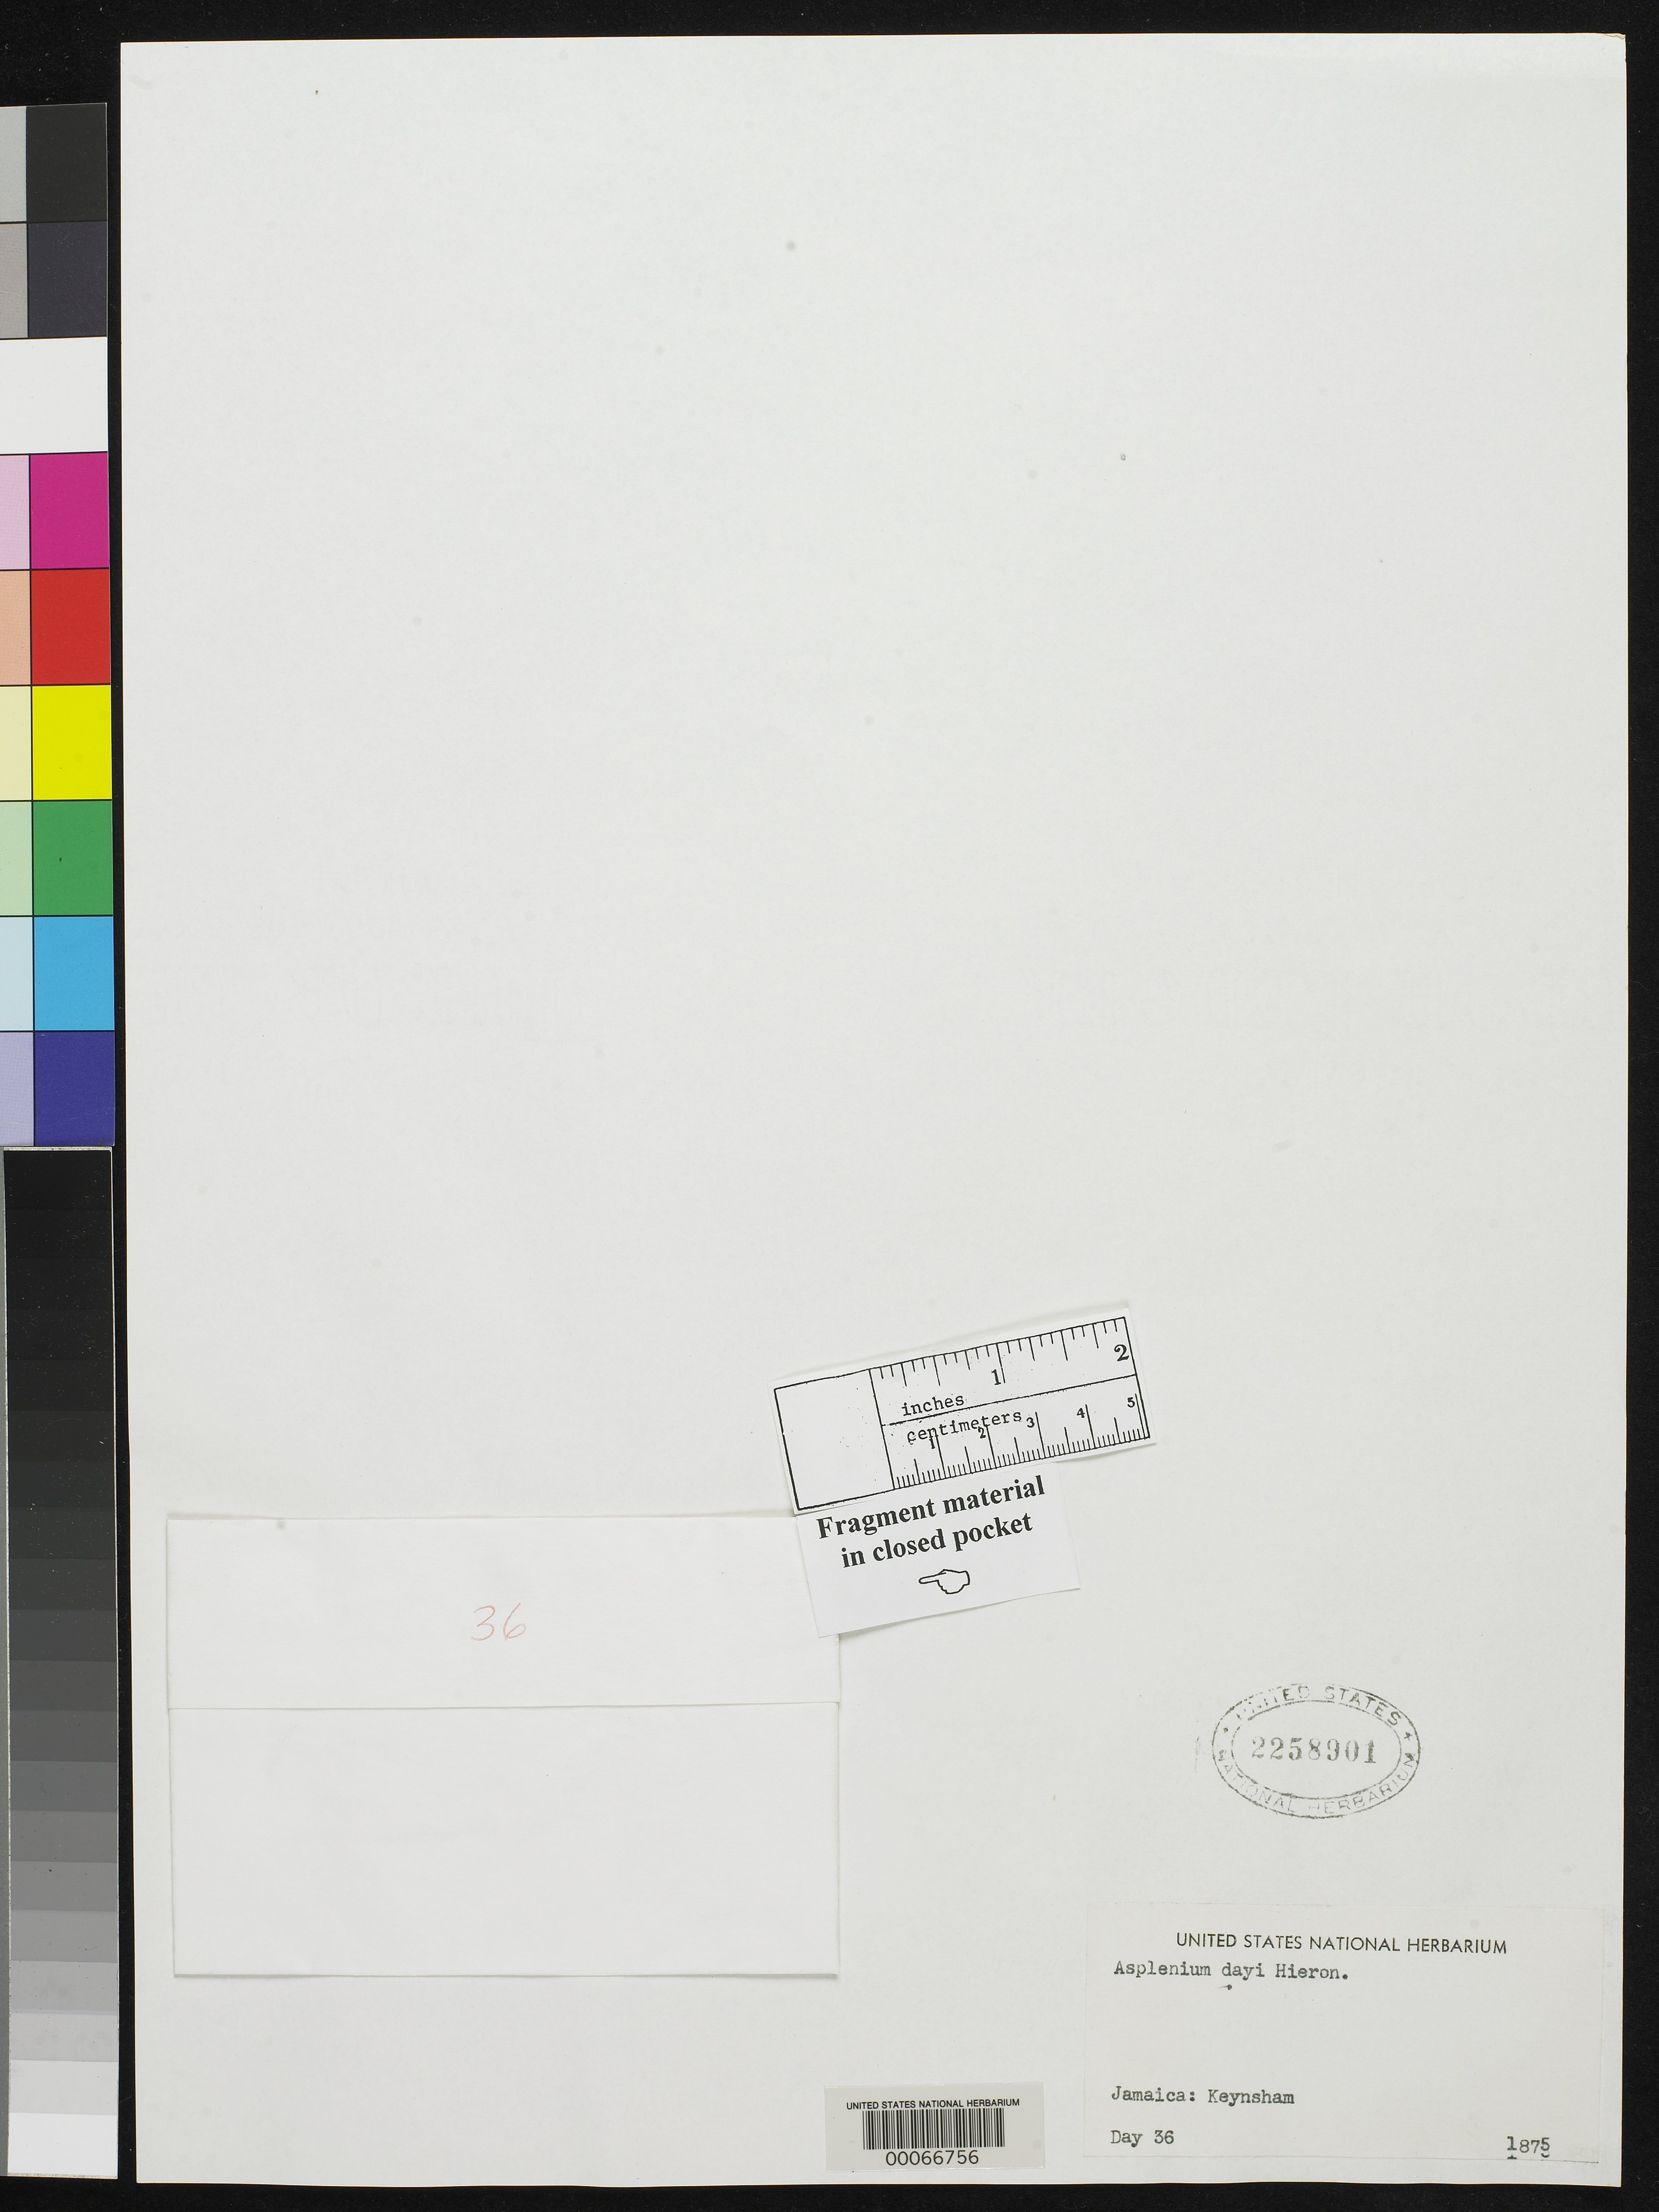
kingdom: Plantae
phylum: Tracheophyta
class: Polypodiopsida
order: Polypodiales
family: Aspleniaceae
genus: Asplenium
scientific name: Asplenium dayi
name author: Hieron.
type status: Holotype Fragment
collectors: M. Day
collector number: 36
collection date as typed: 1875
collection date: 1875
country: Jamaica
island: Greater Antilles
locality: Keynsham.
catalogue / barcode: US 2258901